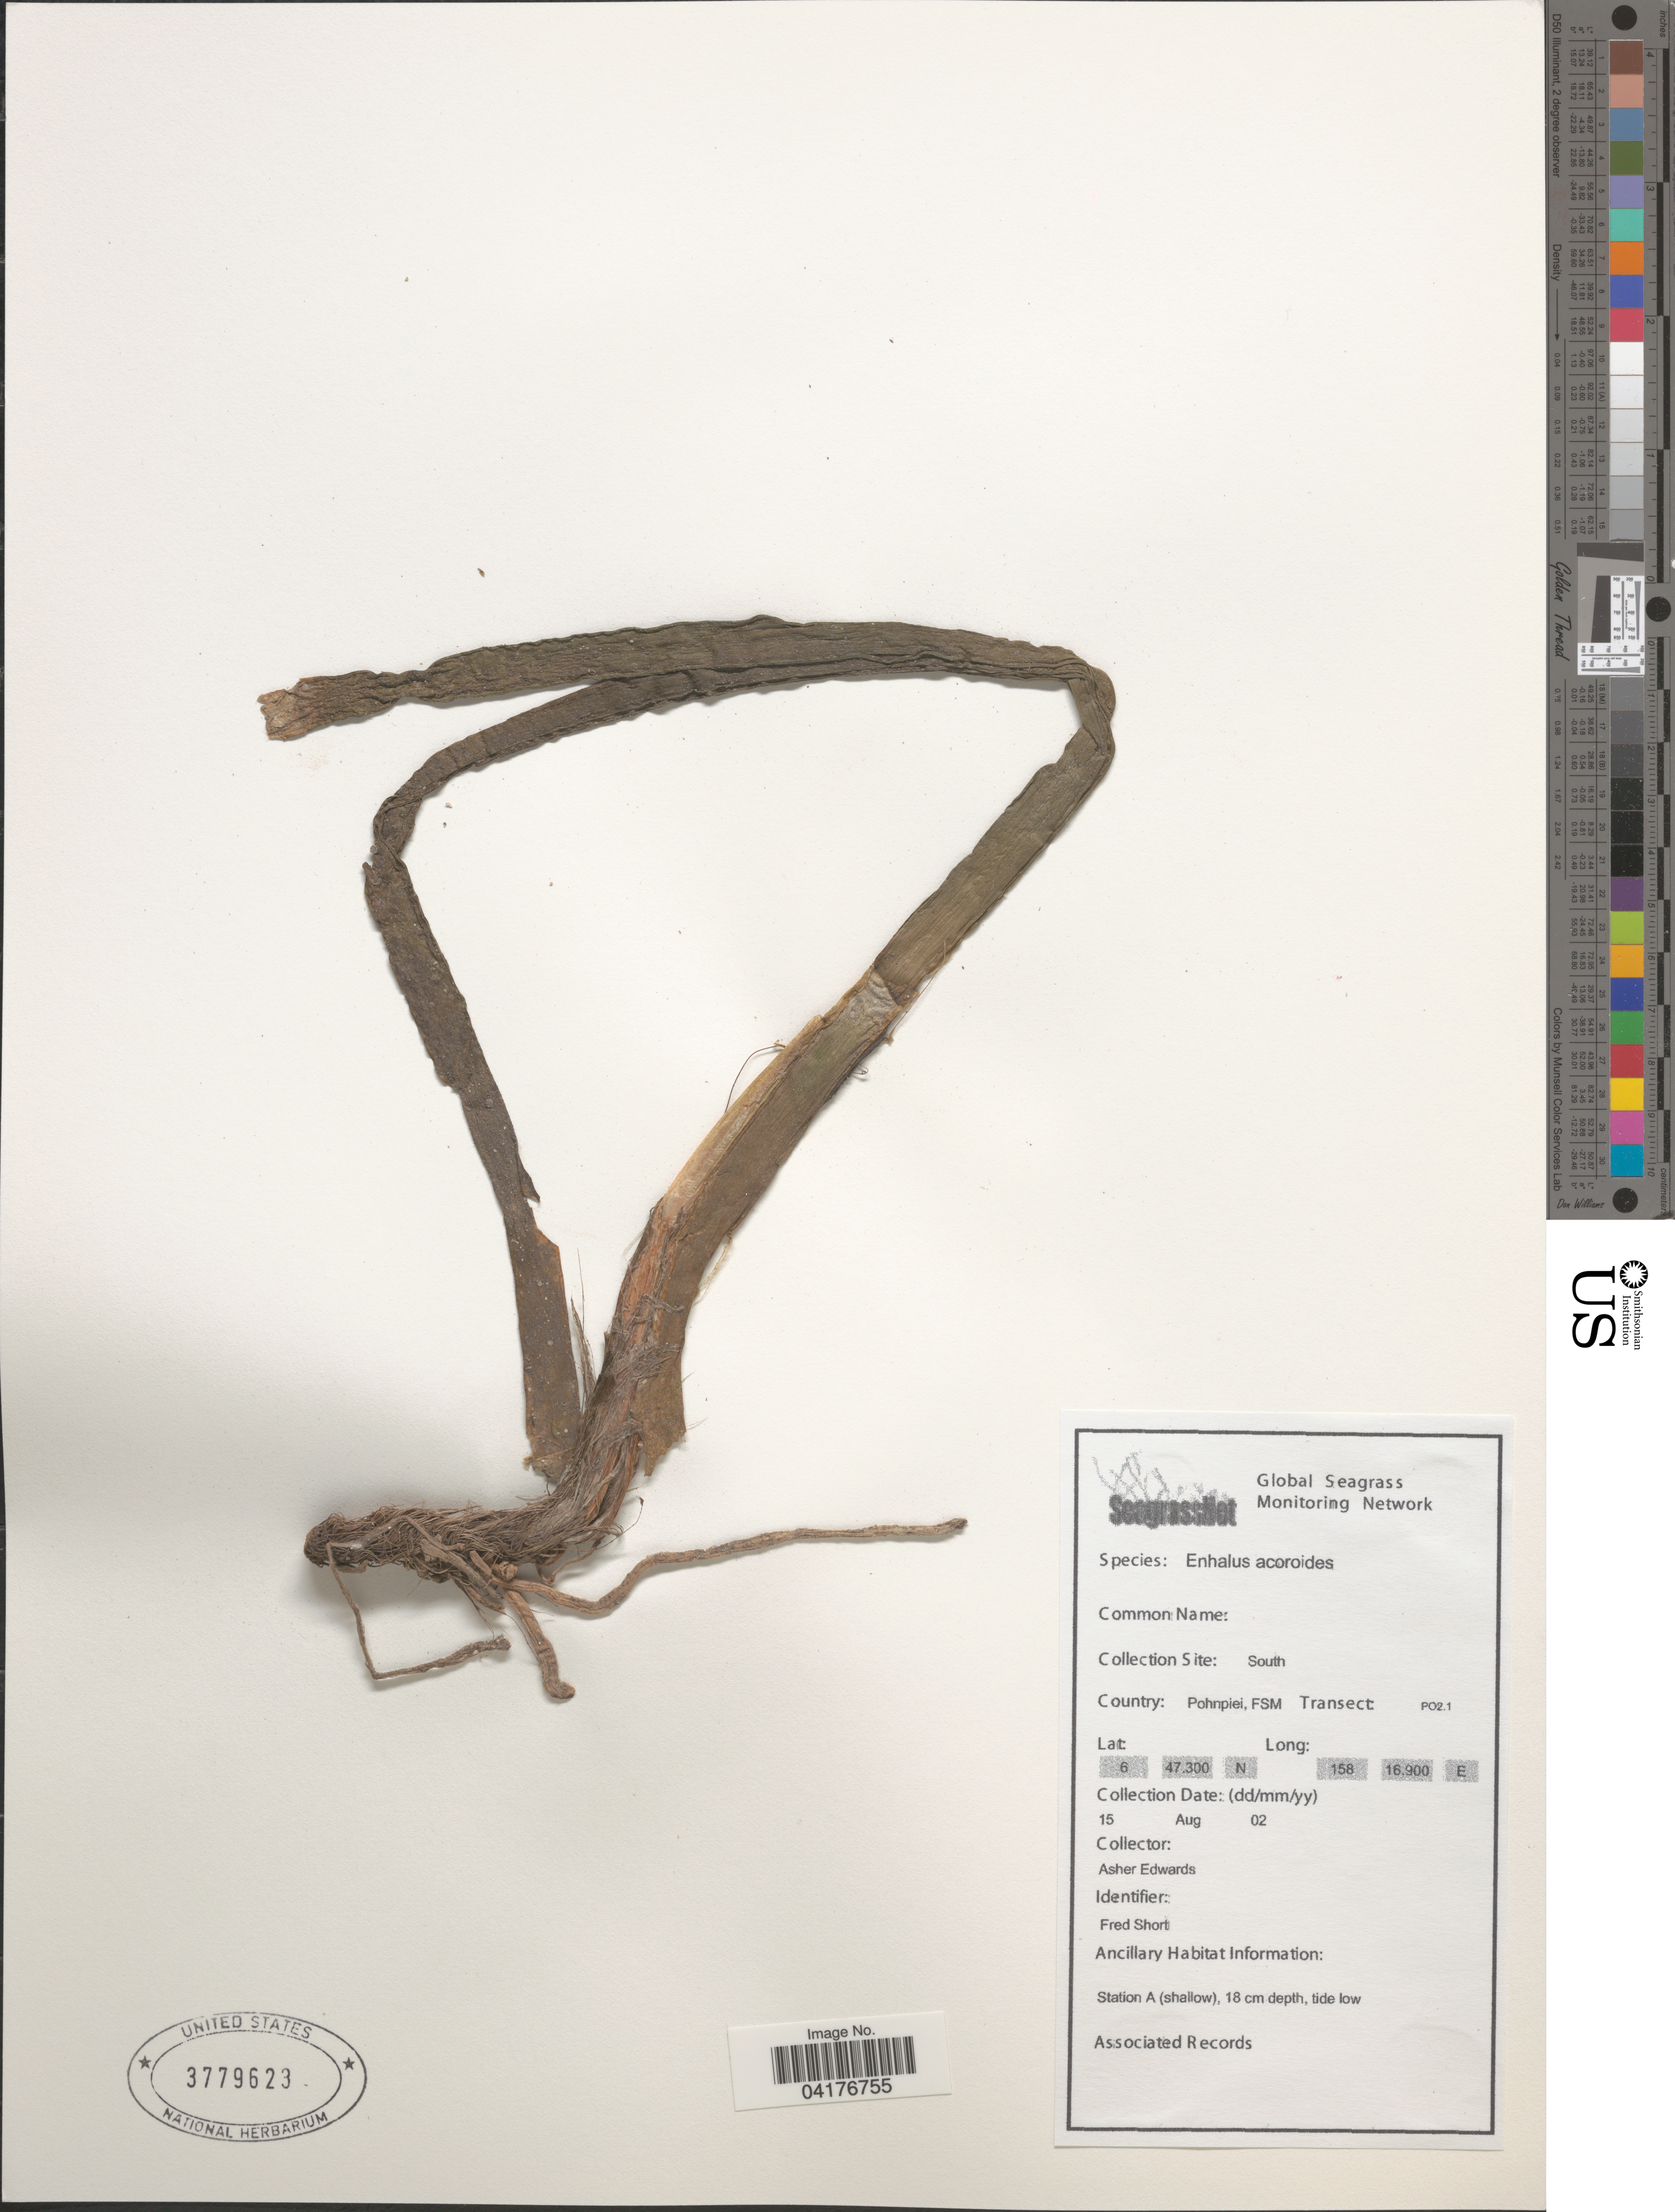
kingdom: Plantae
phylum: Tracheophyta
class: Liliopsida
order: Alismatales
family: Hydrocharitaceae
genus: Enhalus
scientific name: Enhalus acoroides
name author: (L. f.) Royle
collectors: A. Edwards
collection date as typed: Transcribed d/m/y: 15/8/2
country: Micronesia, Federated States of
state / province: Pohnpei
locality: South. Pohnpiei. Transect: PO2.1. Station A (shallow).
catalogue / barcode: US 3779623